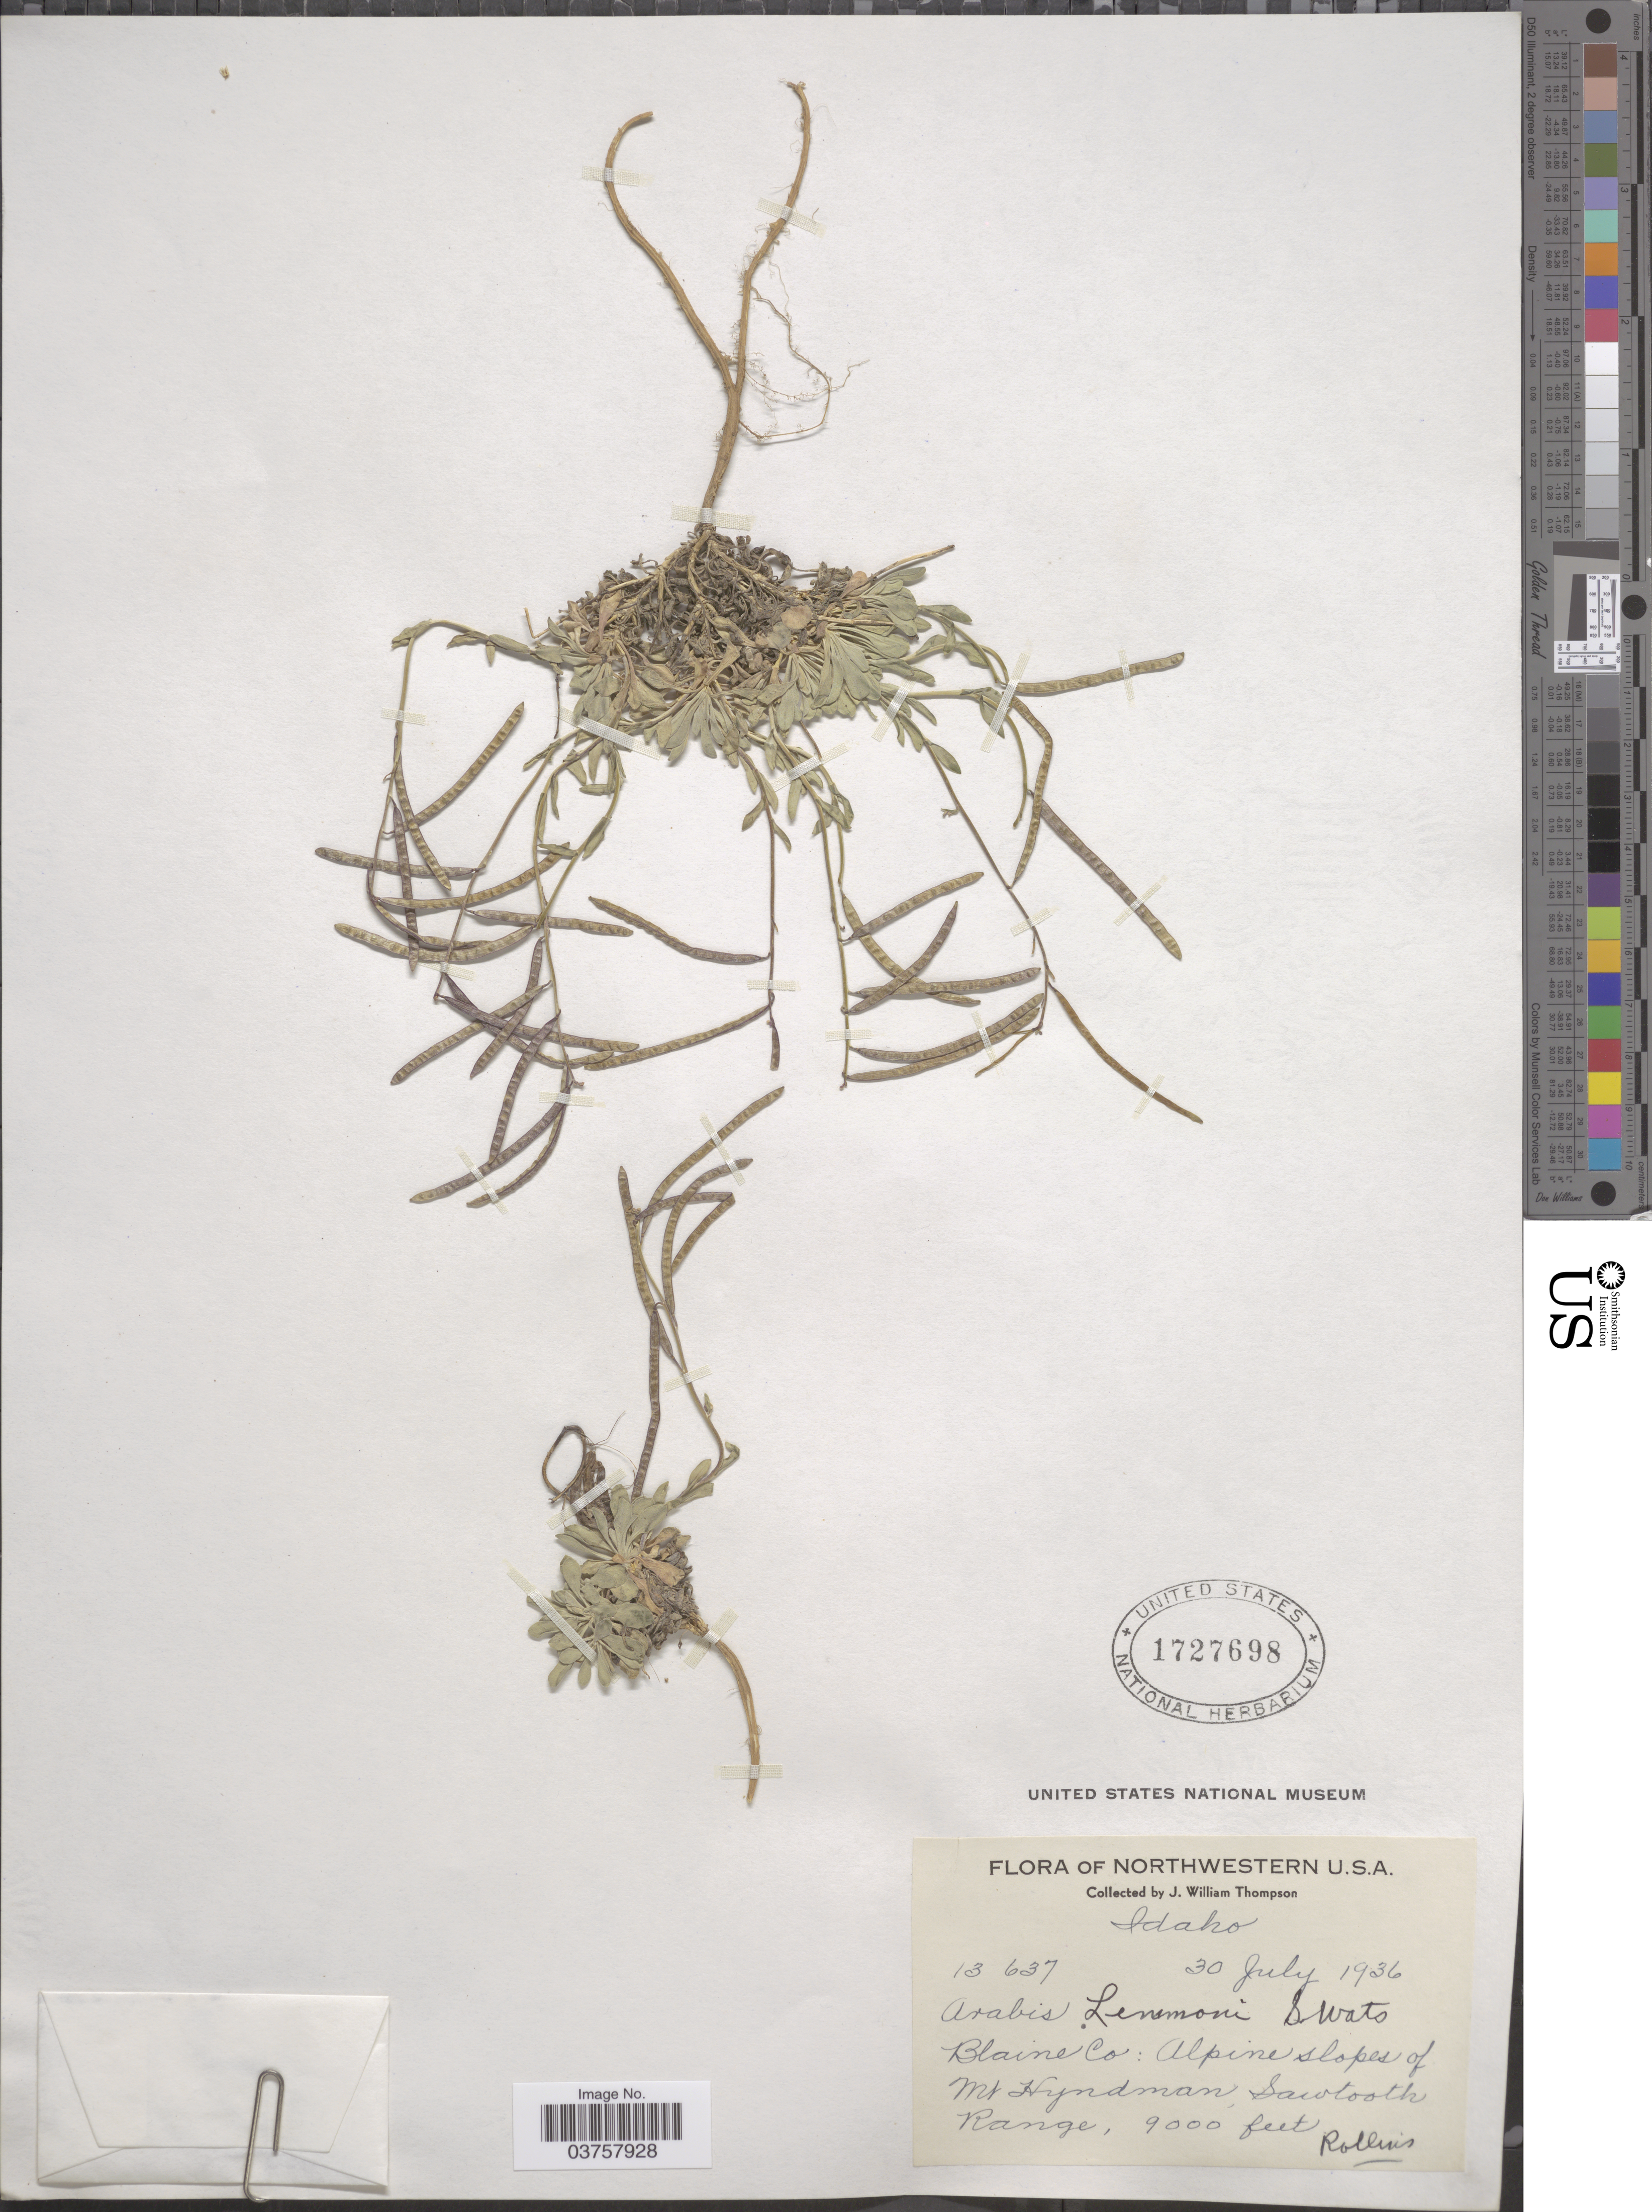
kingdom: Plantae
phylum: Tracheophyta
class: Magnoliopsida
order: Brassicales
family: Brassicaceae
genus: Arabis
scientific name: Arabis lemmonii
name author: S. Watson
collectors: J. W. Thompson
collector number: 13637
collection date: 1936-07-30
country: United States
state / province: Idaho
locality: Blaine Co: Alpine slopes of Mt Hyndman, Sawtooth Range.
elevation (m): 2743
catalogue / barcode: US 1727698